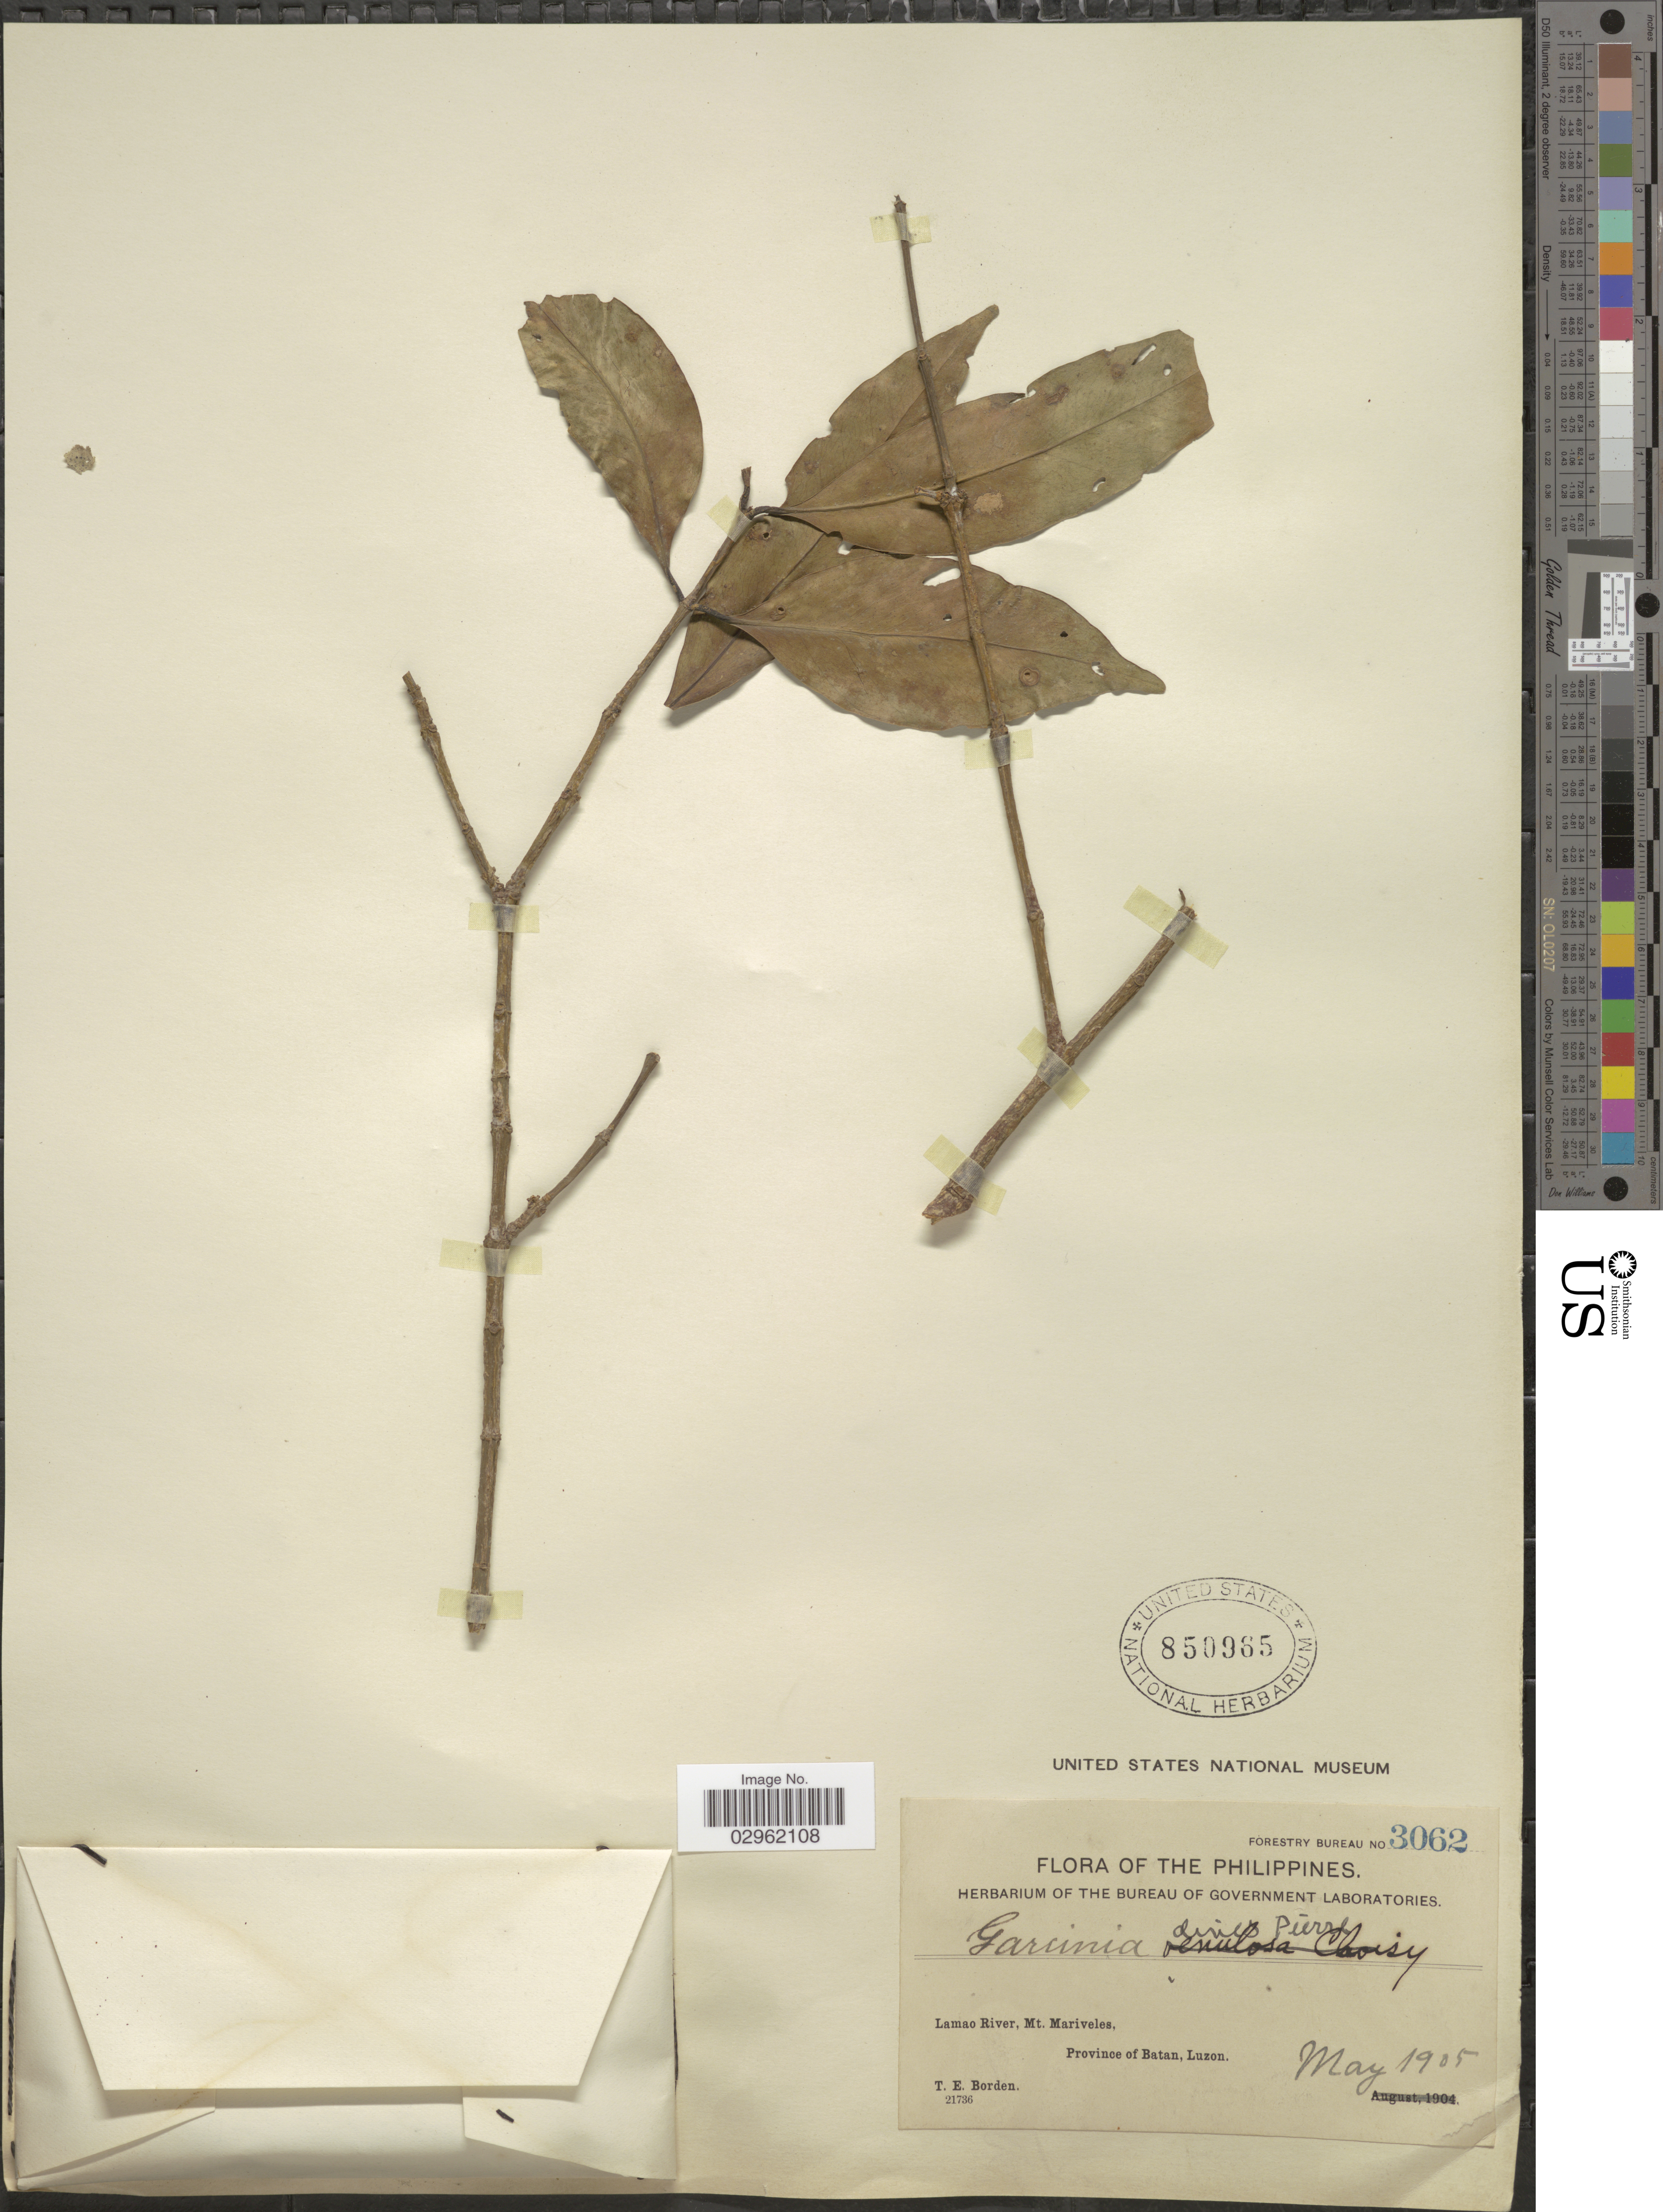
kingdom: Plantae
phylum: Tracheophyta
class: Magnoliopsida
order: Malpighiales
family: Clusiaceae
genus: Garcinia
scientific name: Garcinia dives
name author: Pierre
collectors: T. E. Borden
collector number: Forestry Bureau 3062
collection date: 1905-05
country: Philippines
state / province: Cagayan Valley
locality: Lamao River, Mt. Mariveles, Province of Batan, Luzon.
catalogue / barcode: US 850965